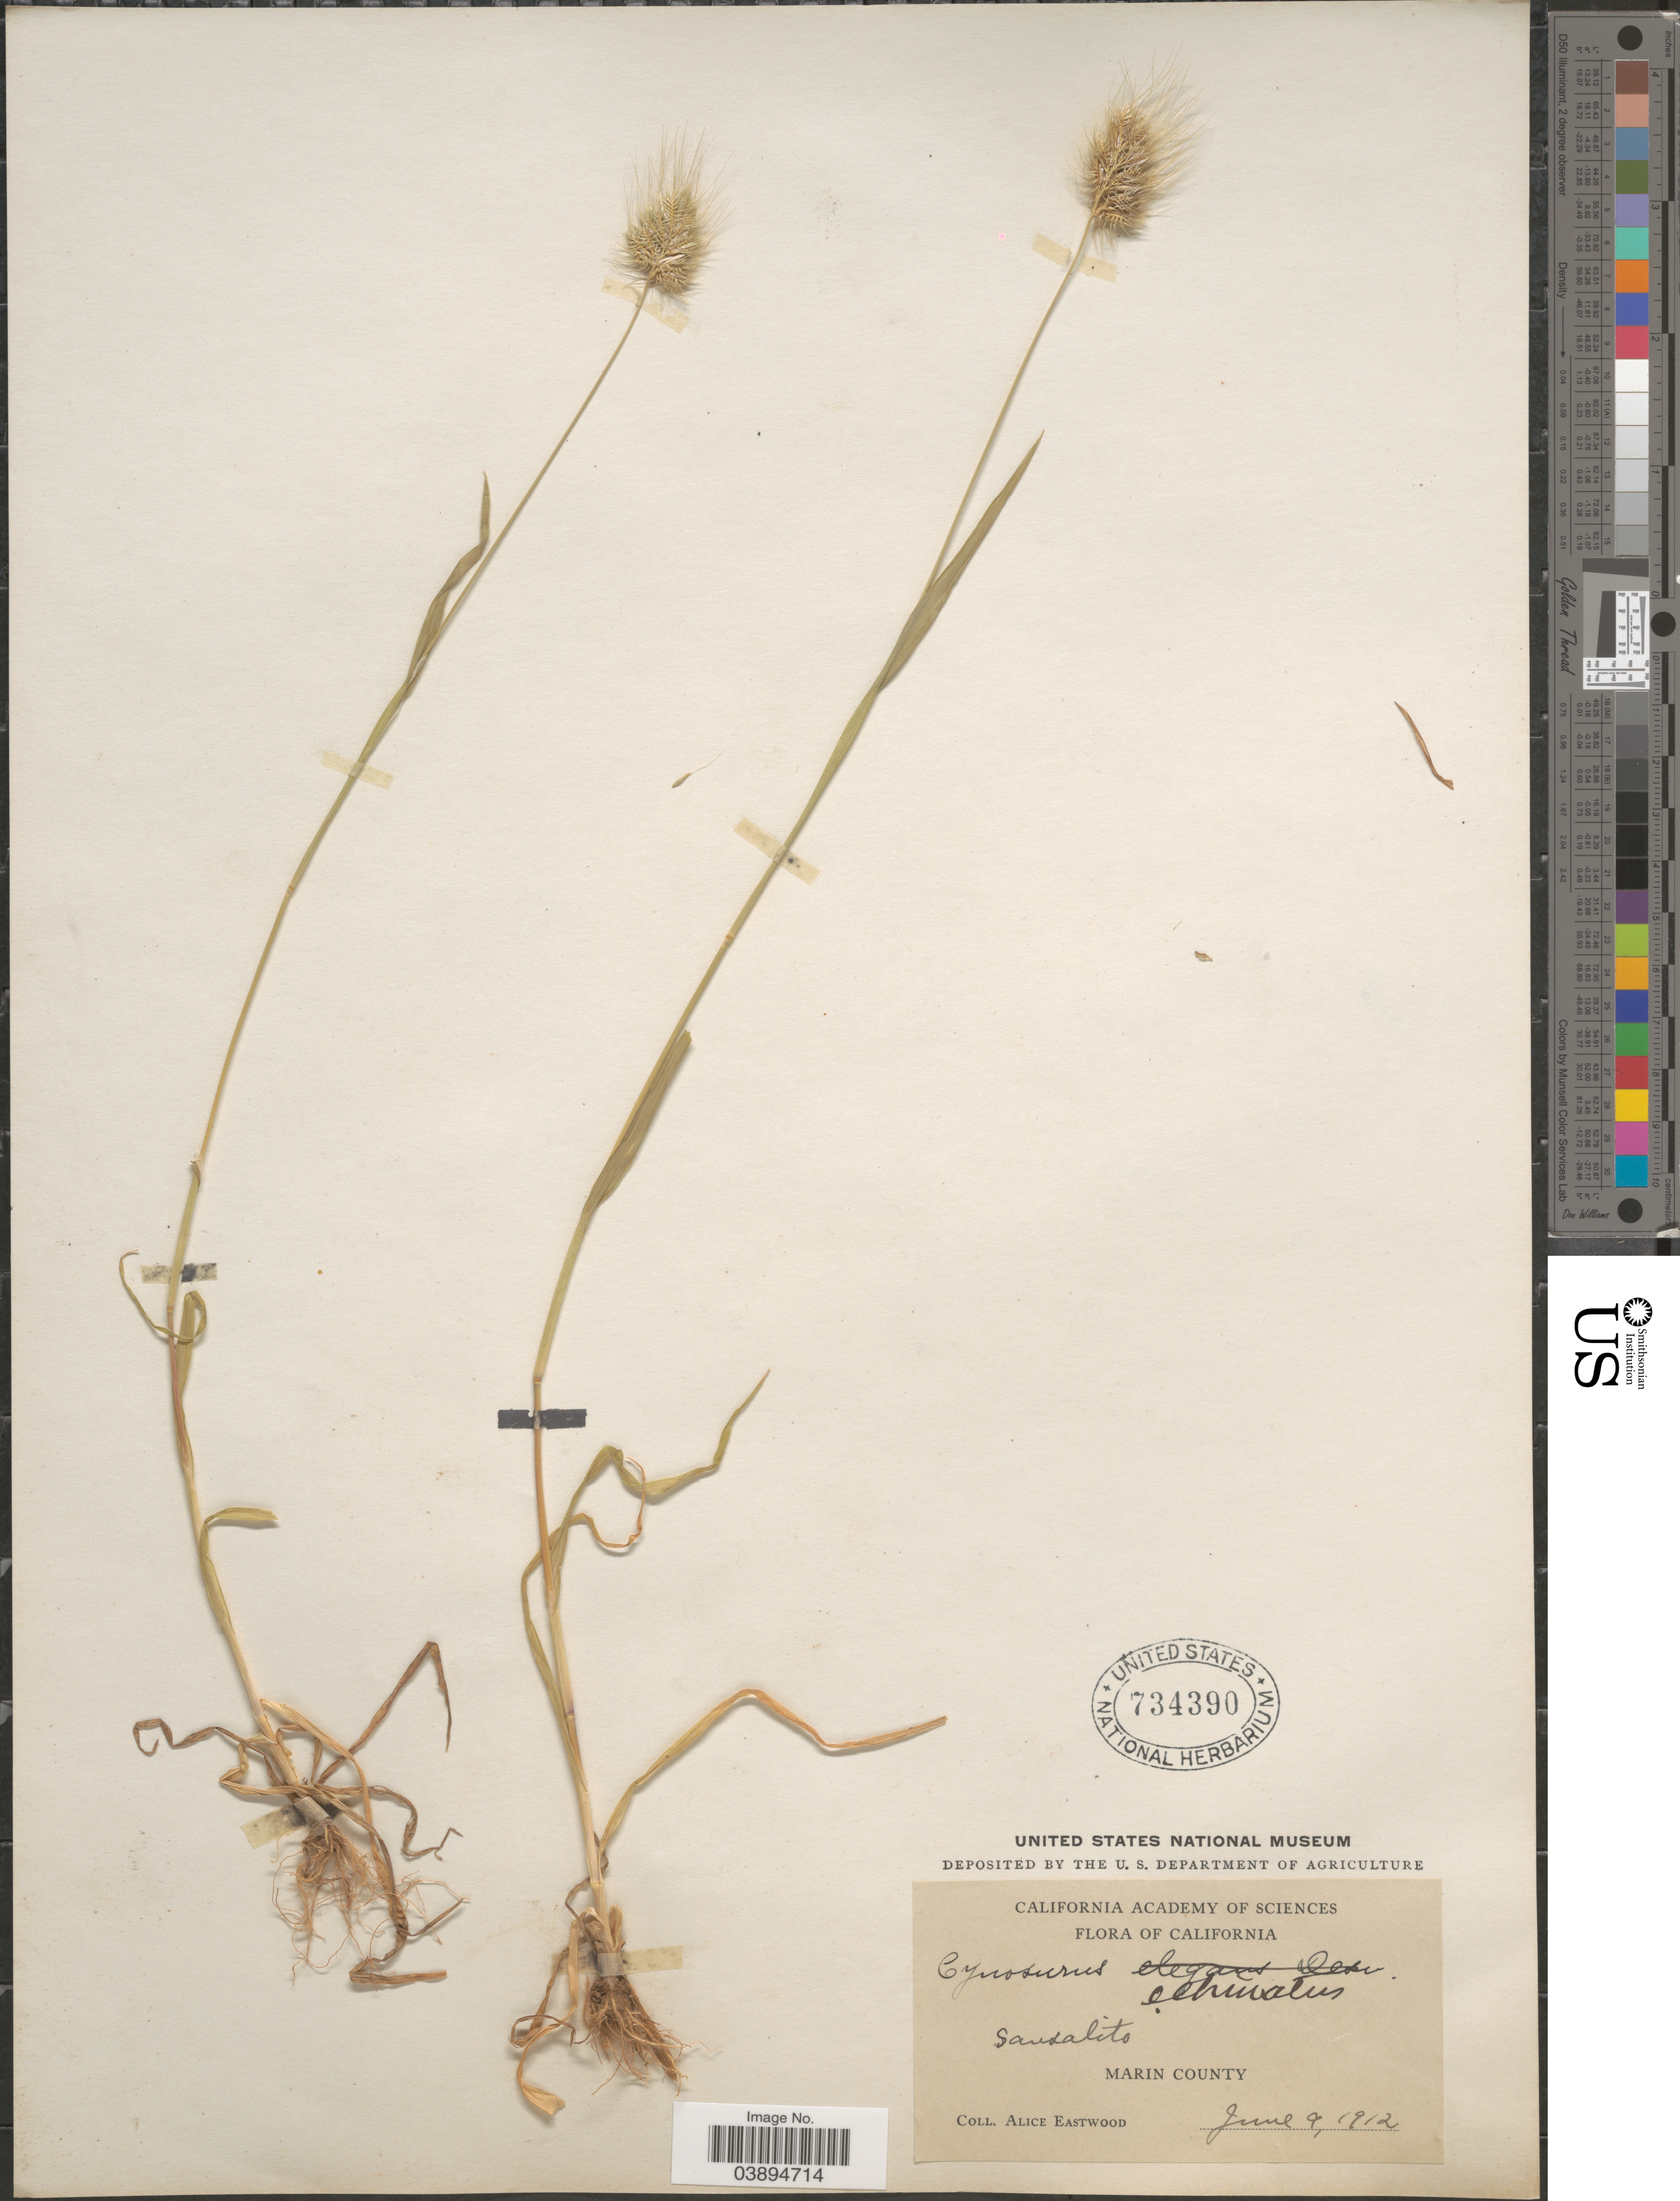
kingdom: Plantae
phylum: Tracheophyta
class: Liliopsida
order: Poales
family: Poaceae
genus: Cynosurus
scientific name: Cynosurus echinatus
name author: L.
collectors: A. Eastwood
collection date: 1912-06-09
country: United States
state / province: California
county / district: Marin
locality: Sausalito. Marin County.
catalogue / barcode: US 734390